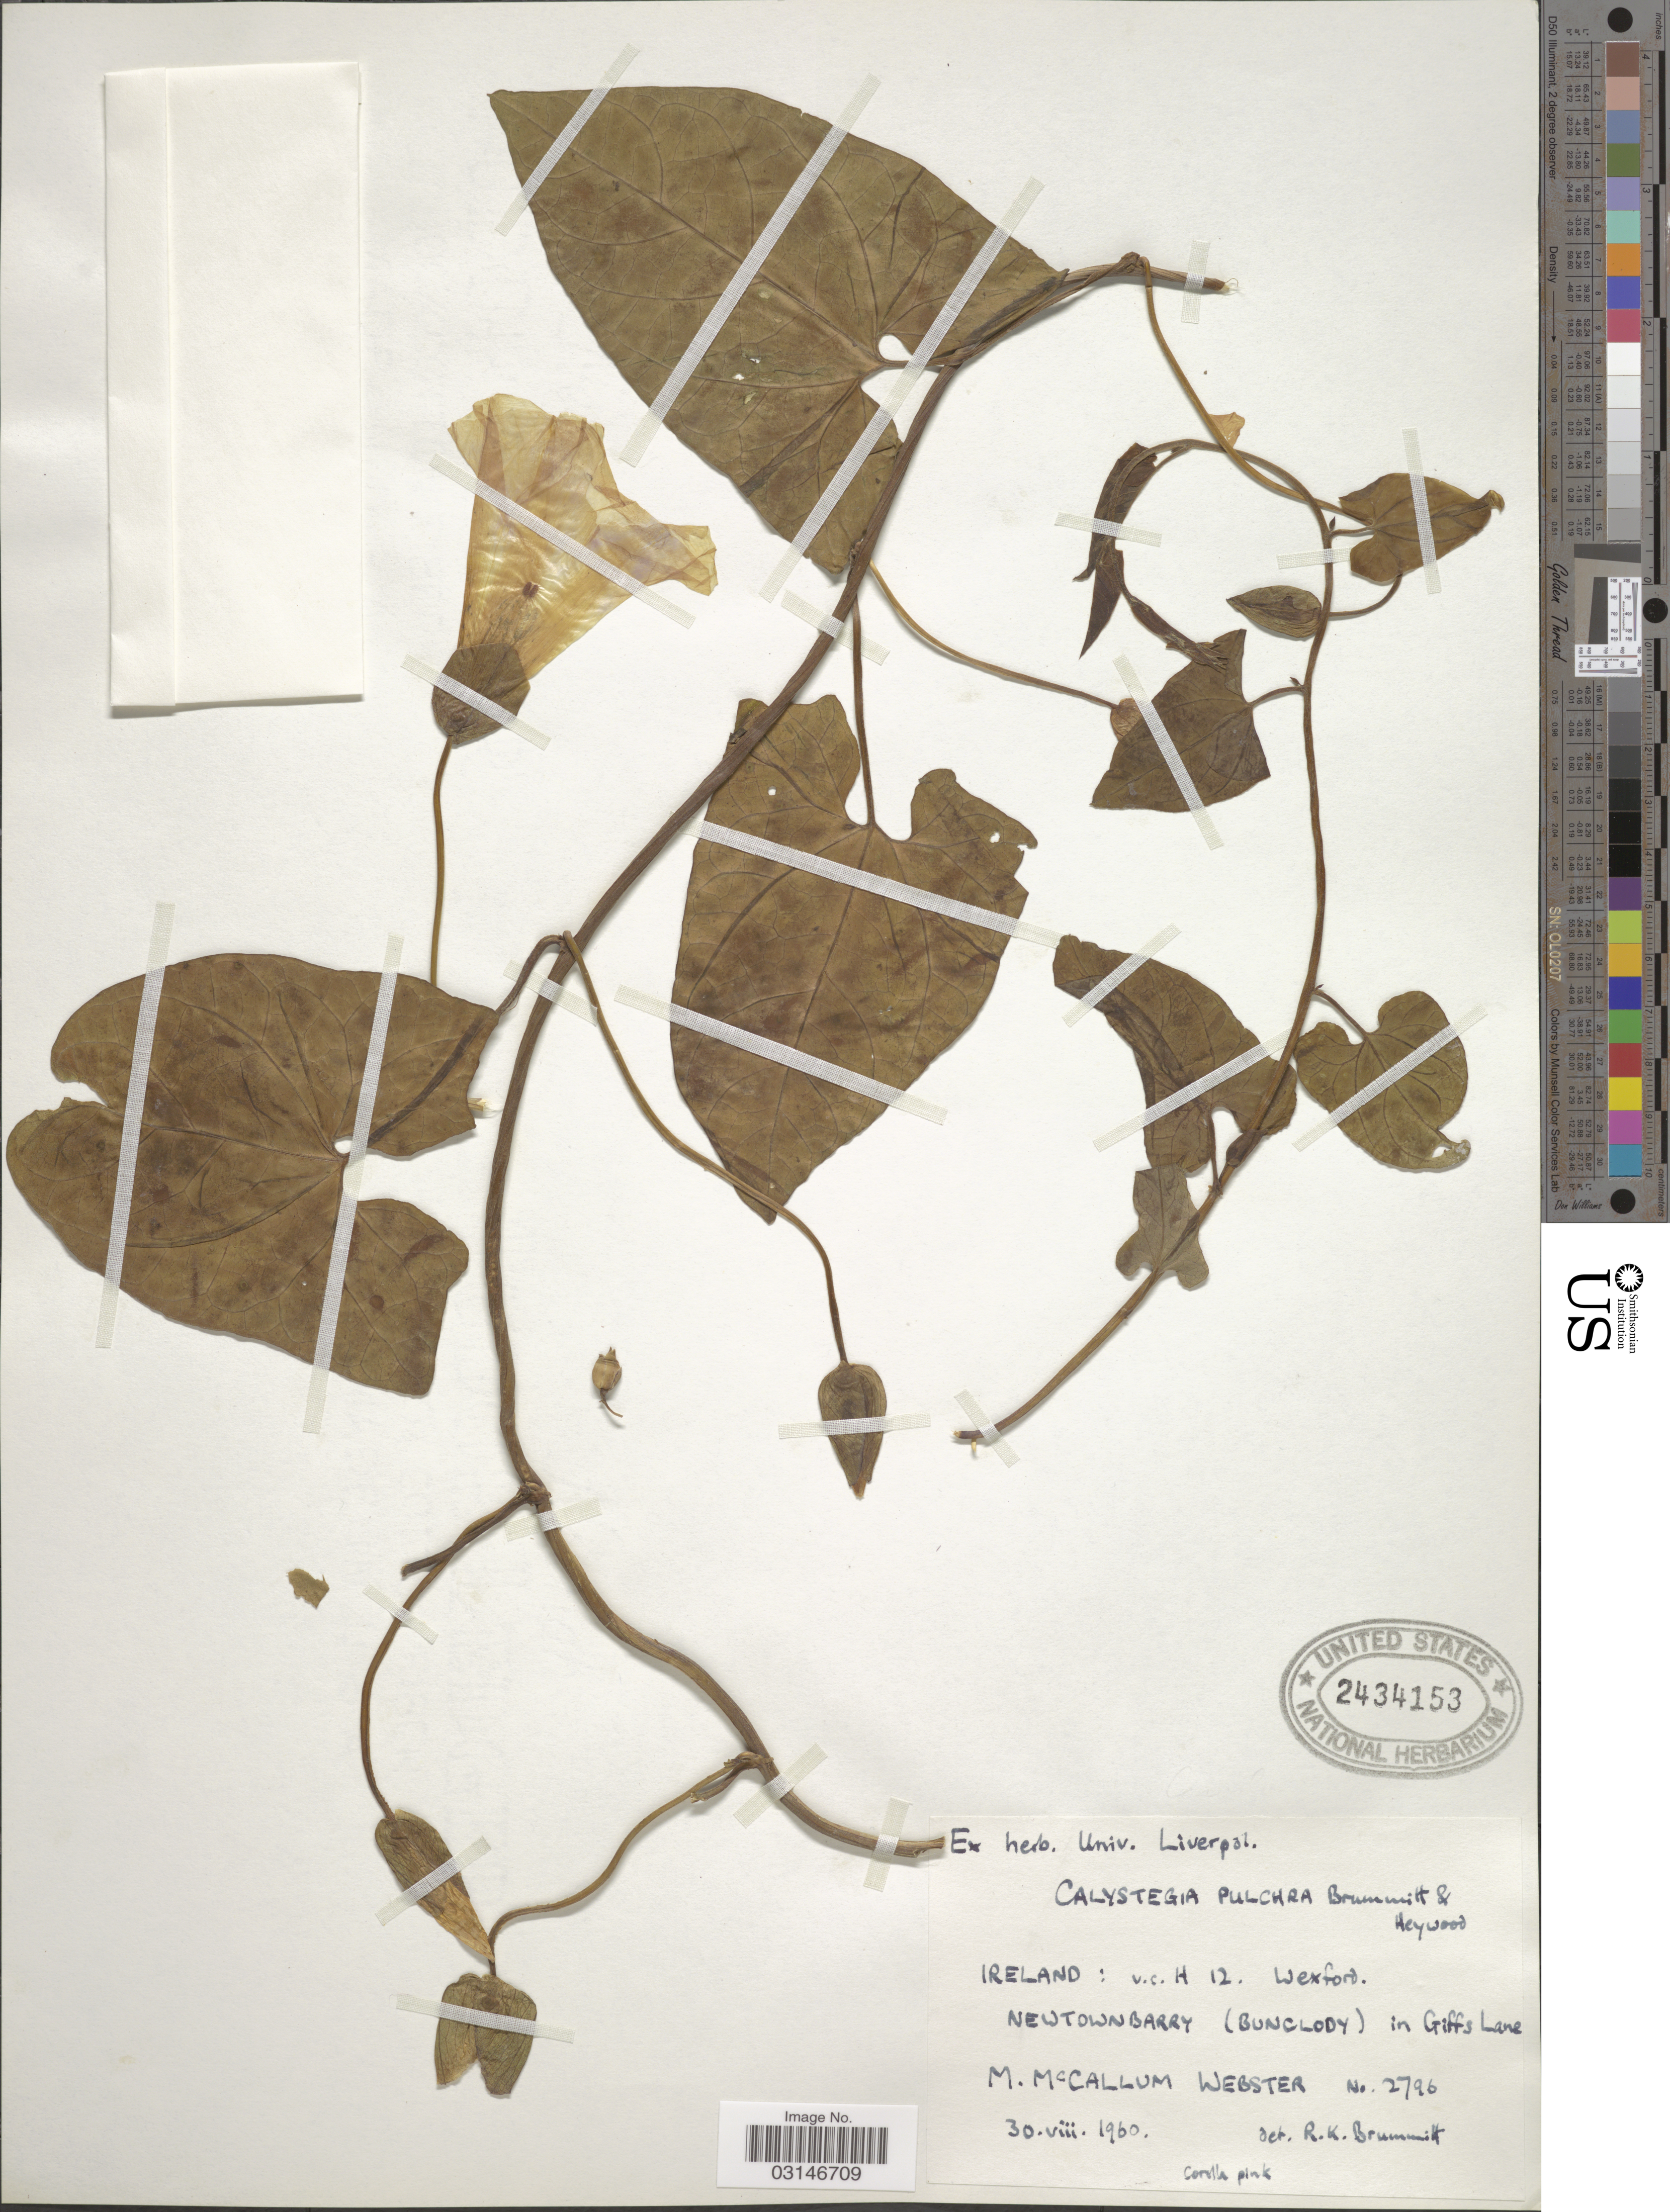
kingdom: Plantae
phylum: Tracheophyta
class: Magnoliopsida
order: Solanales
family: Convolvulaceae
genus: Calystegia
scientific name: Calystegia pulchra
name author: (Heywood) Brummitt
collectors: M. Webster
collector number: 2796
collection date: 1960-08-30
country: Ireland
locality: V.c. H 12. Wexford. Newtownbarry (Bunclody) in Giffs Lane.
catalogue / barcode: US 2434153